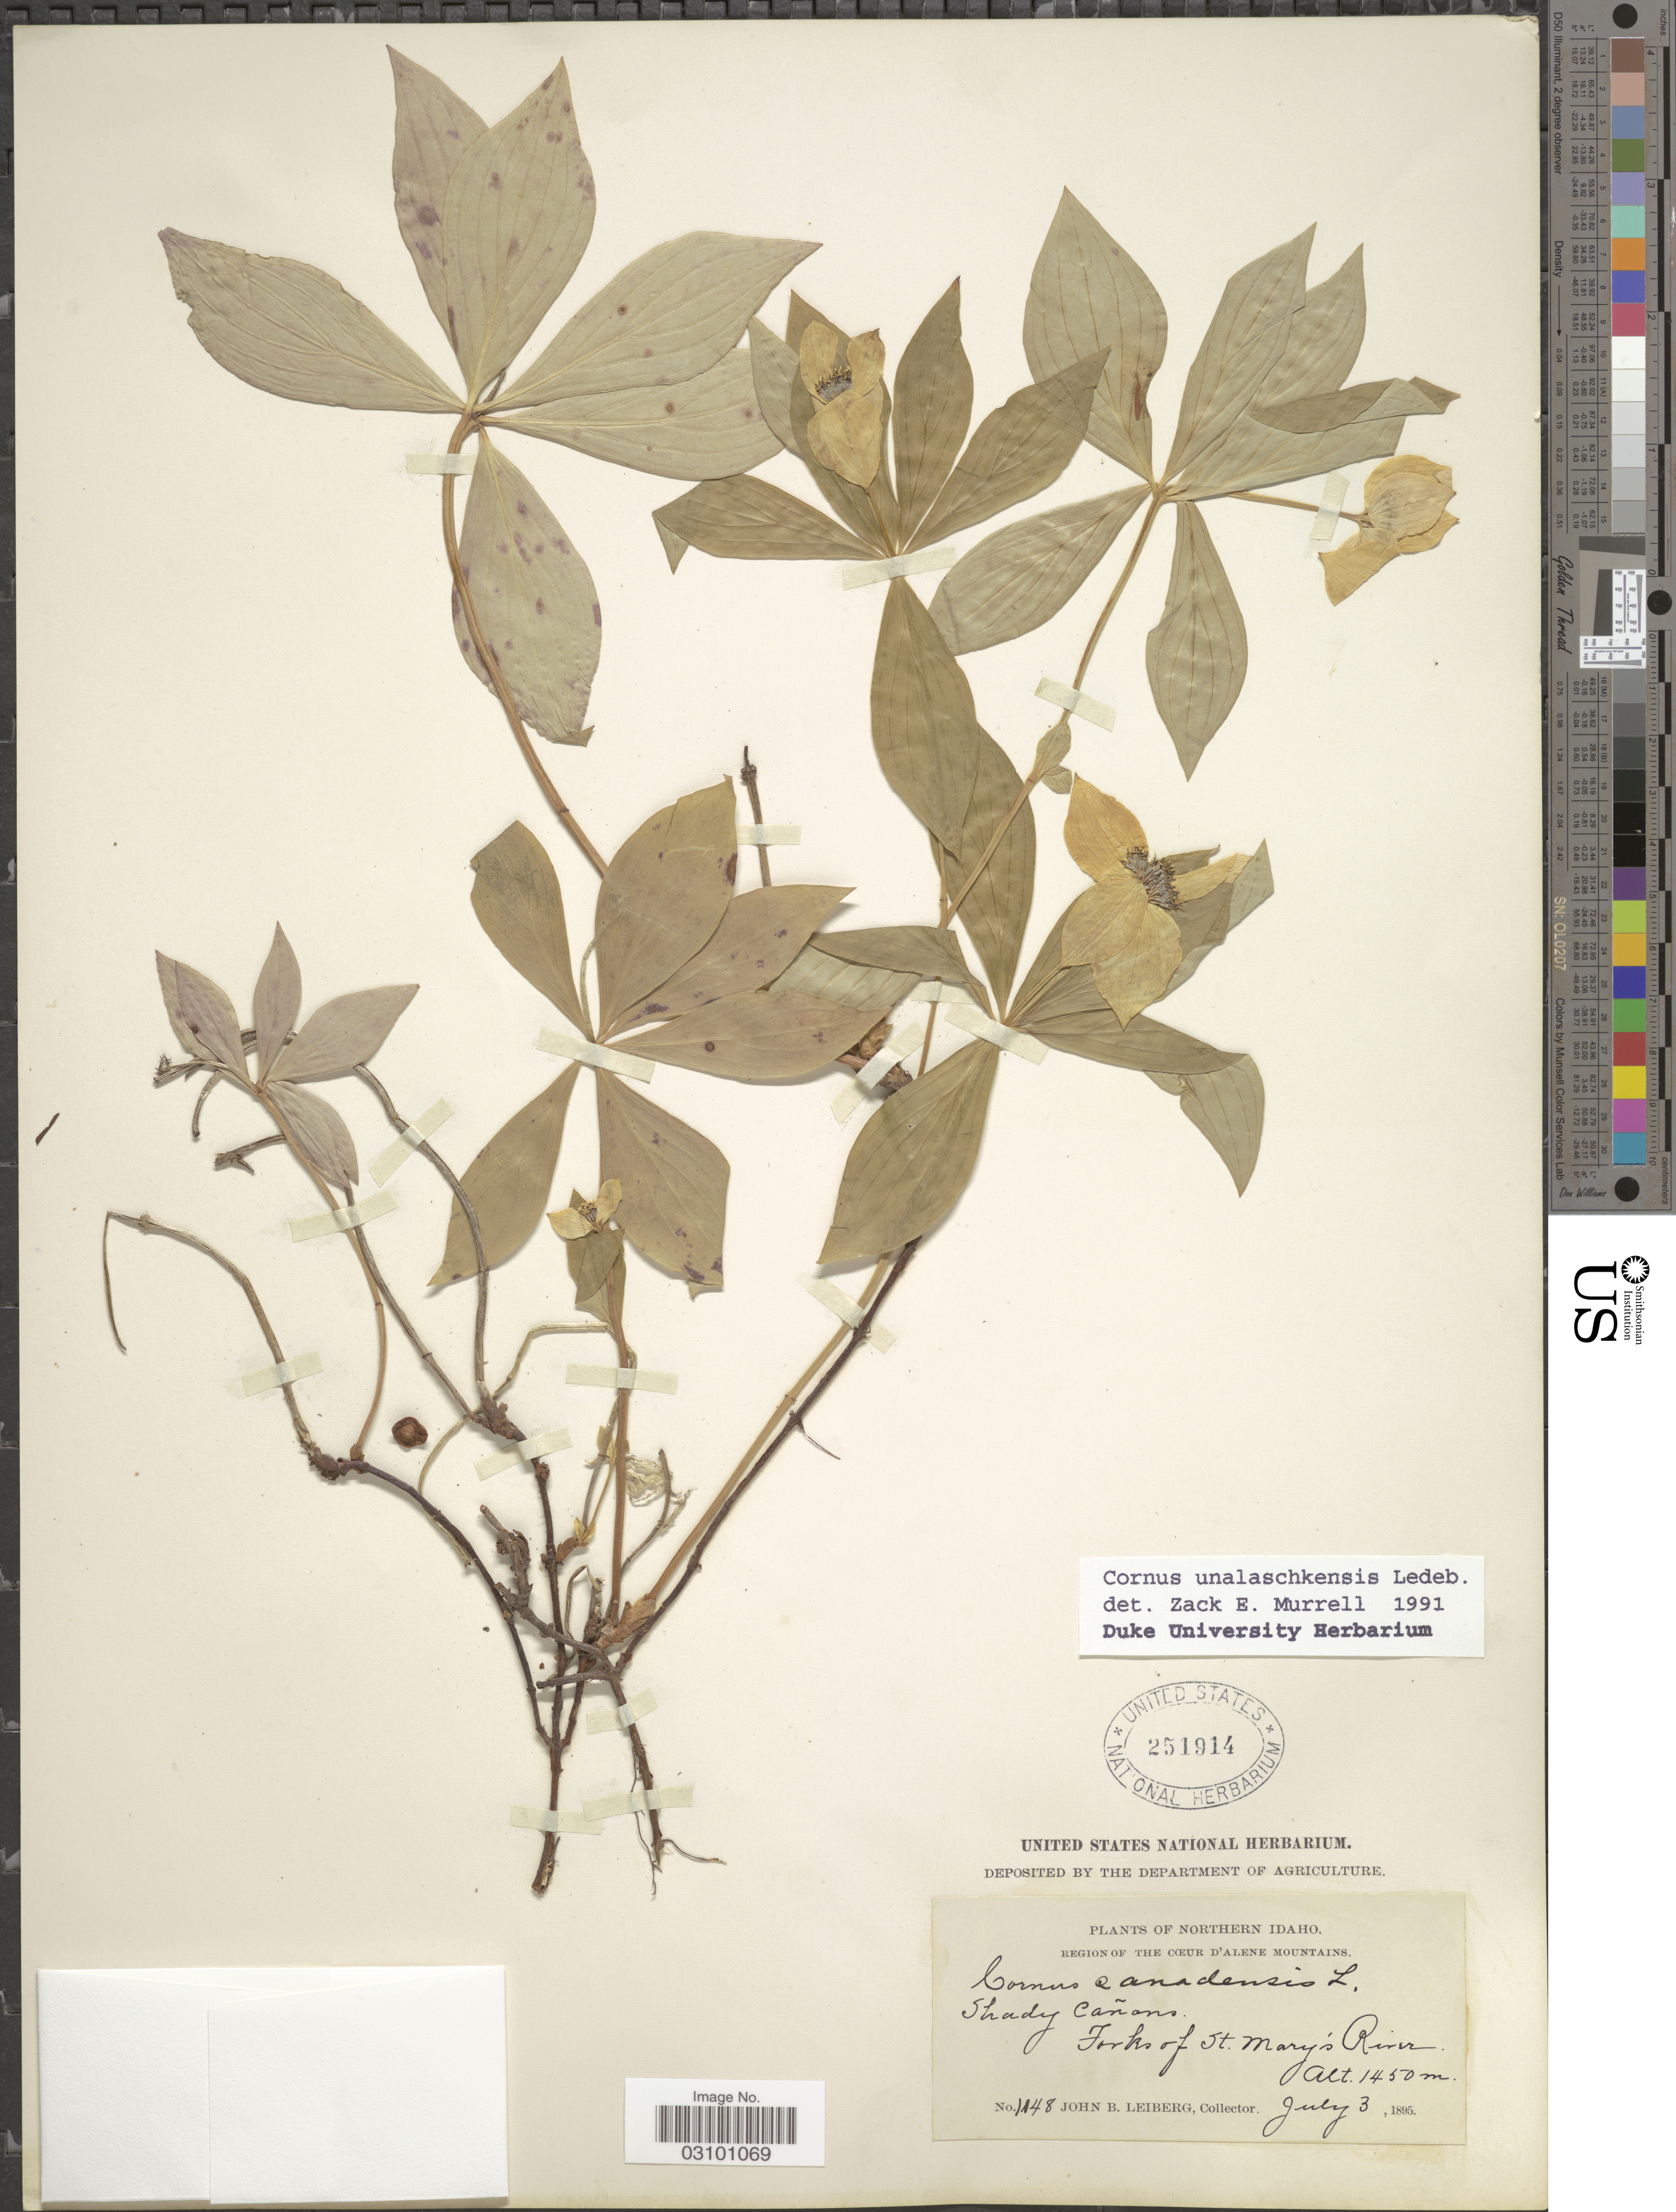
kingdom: Plantae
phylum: Tracheophyta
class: Magnoliopsida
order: Cornales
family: Cornaceae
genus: Cornus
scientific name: Cornus unalaschkensis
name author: Ledeb.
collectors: J. B. Leiberg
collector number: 1148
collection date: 1895-07-03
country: United States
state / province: Idaho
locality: Northern Idaho. Region of the Cœur d'Alene Mountains. Shady cañons. Forks of St. Mary's River.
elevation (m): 1450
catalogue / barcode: US 251914